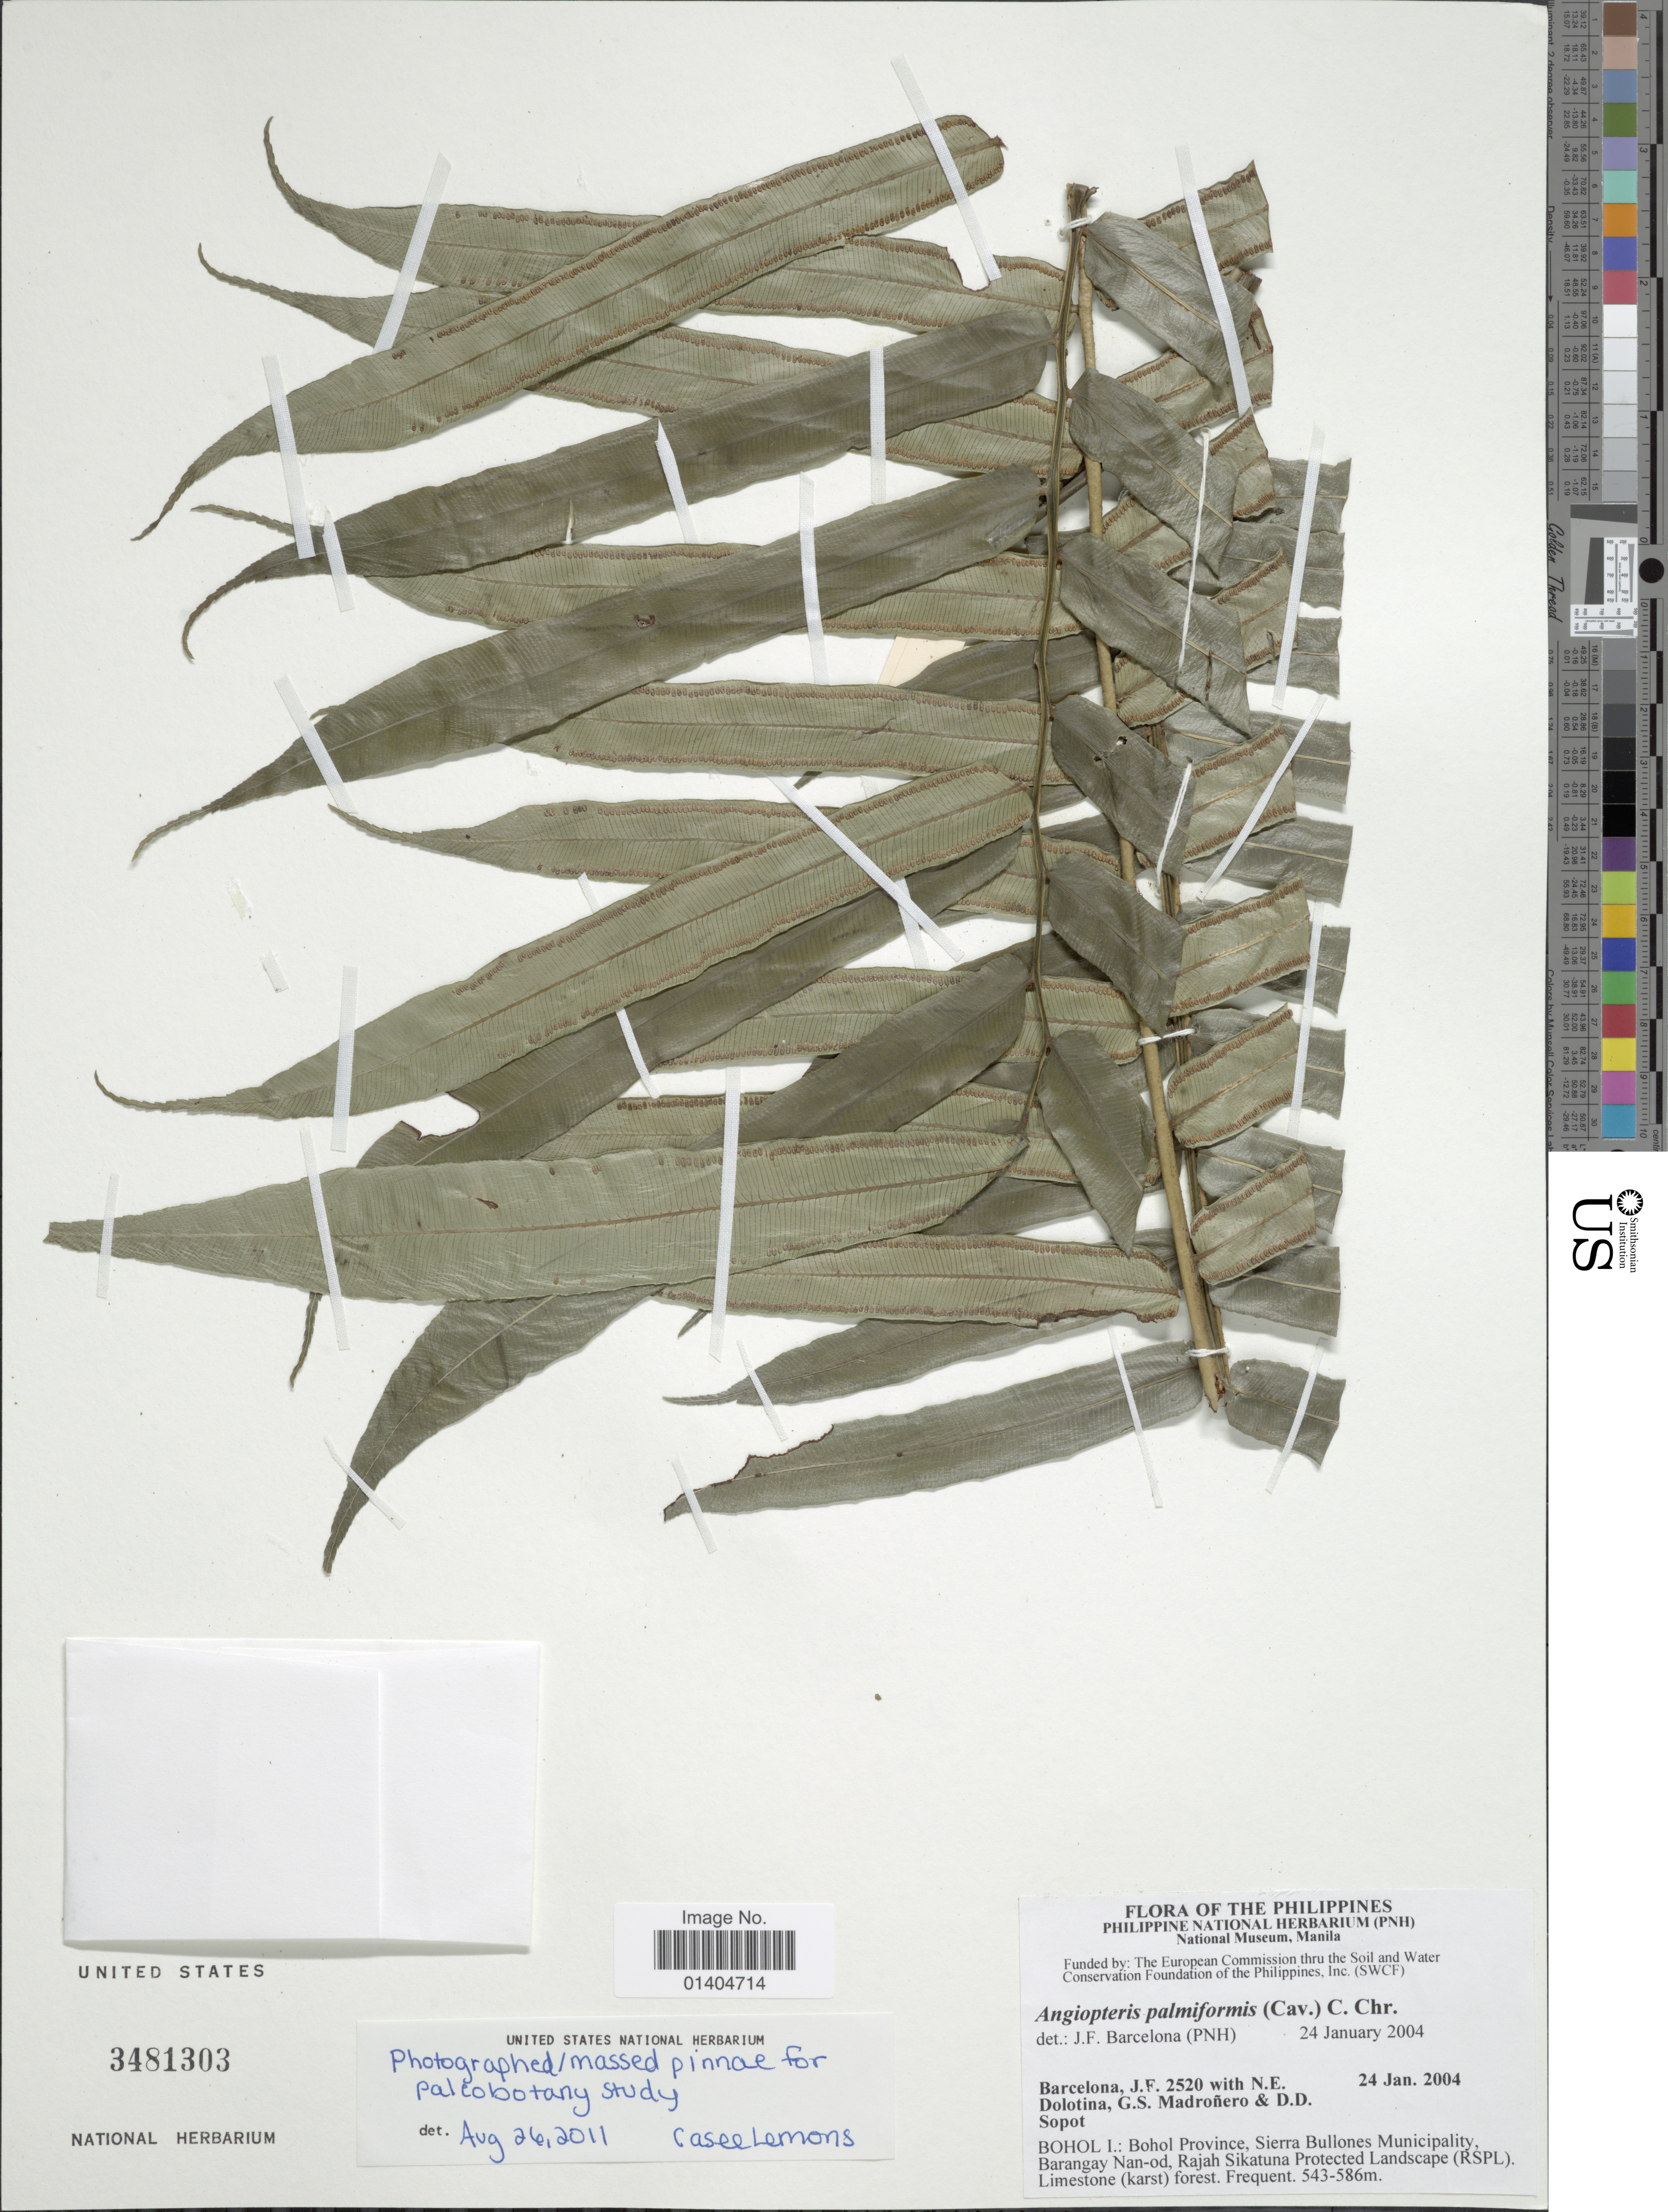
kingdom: Plantae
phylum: Tracheophyta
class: Polypodiopsida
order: Marattiales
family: Marattiaceae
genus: Angiopteris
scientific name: Angiopteris palmiformis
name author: (Cav.) C. Chr.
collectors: J. F. Barcelona, N. Dolotina, G. Madroñero & D. Sopot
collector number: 2520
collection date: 2004-01-24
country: Philippines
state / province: Central Visayas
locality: The Philippines Bohol I.: Bohol Province, Sierra Bullones, Municipality, Barangay Nan-od, Rajah Sikatuna Protected Landscape (RSPL). Limestone (karst) forest.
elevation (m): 543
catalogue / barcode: US 3481303